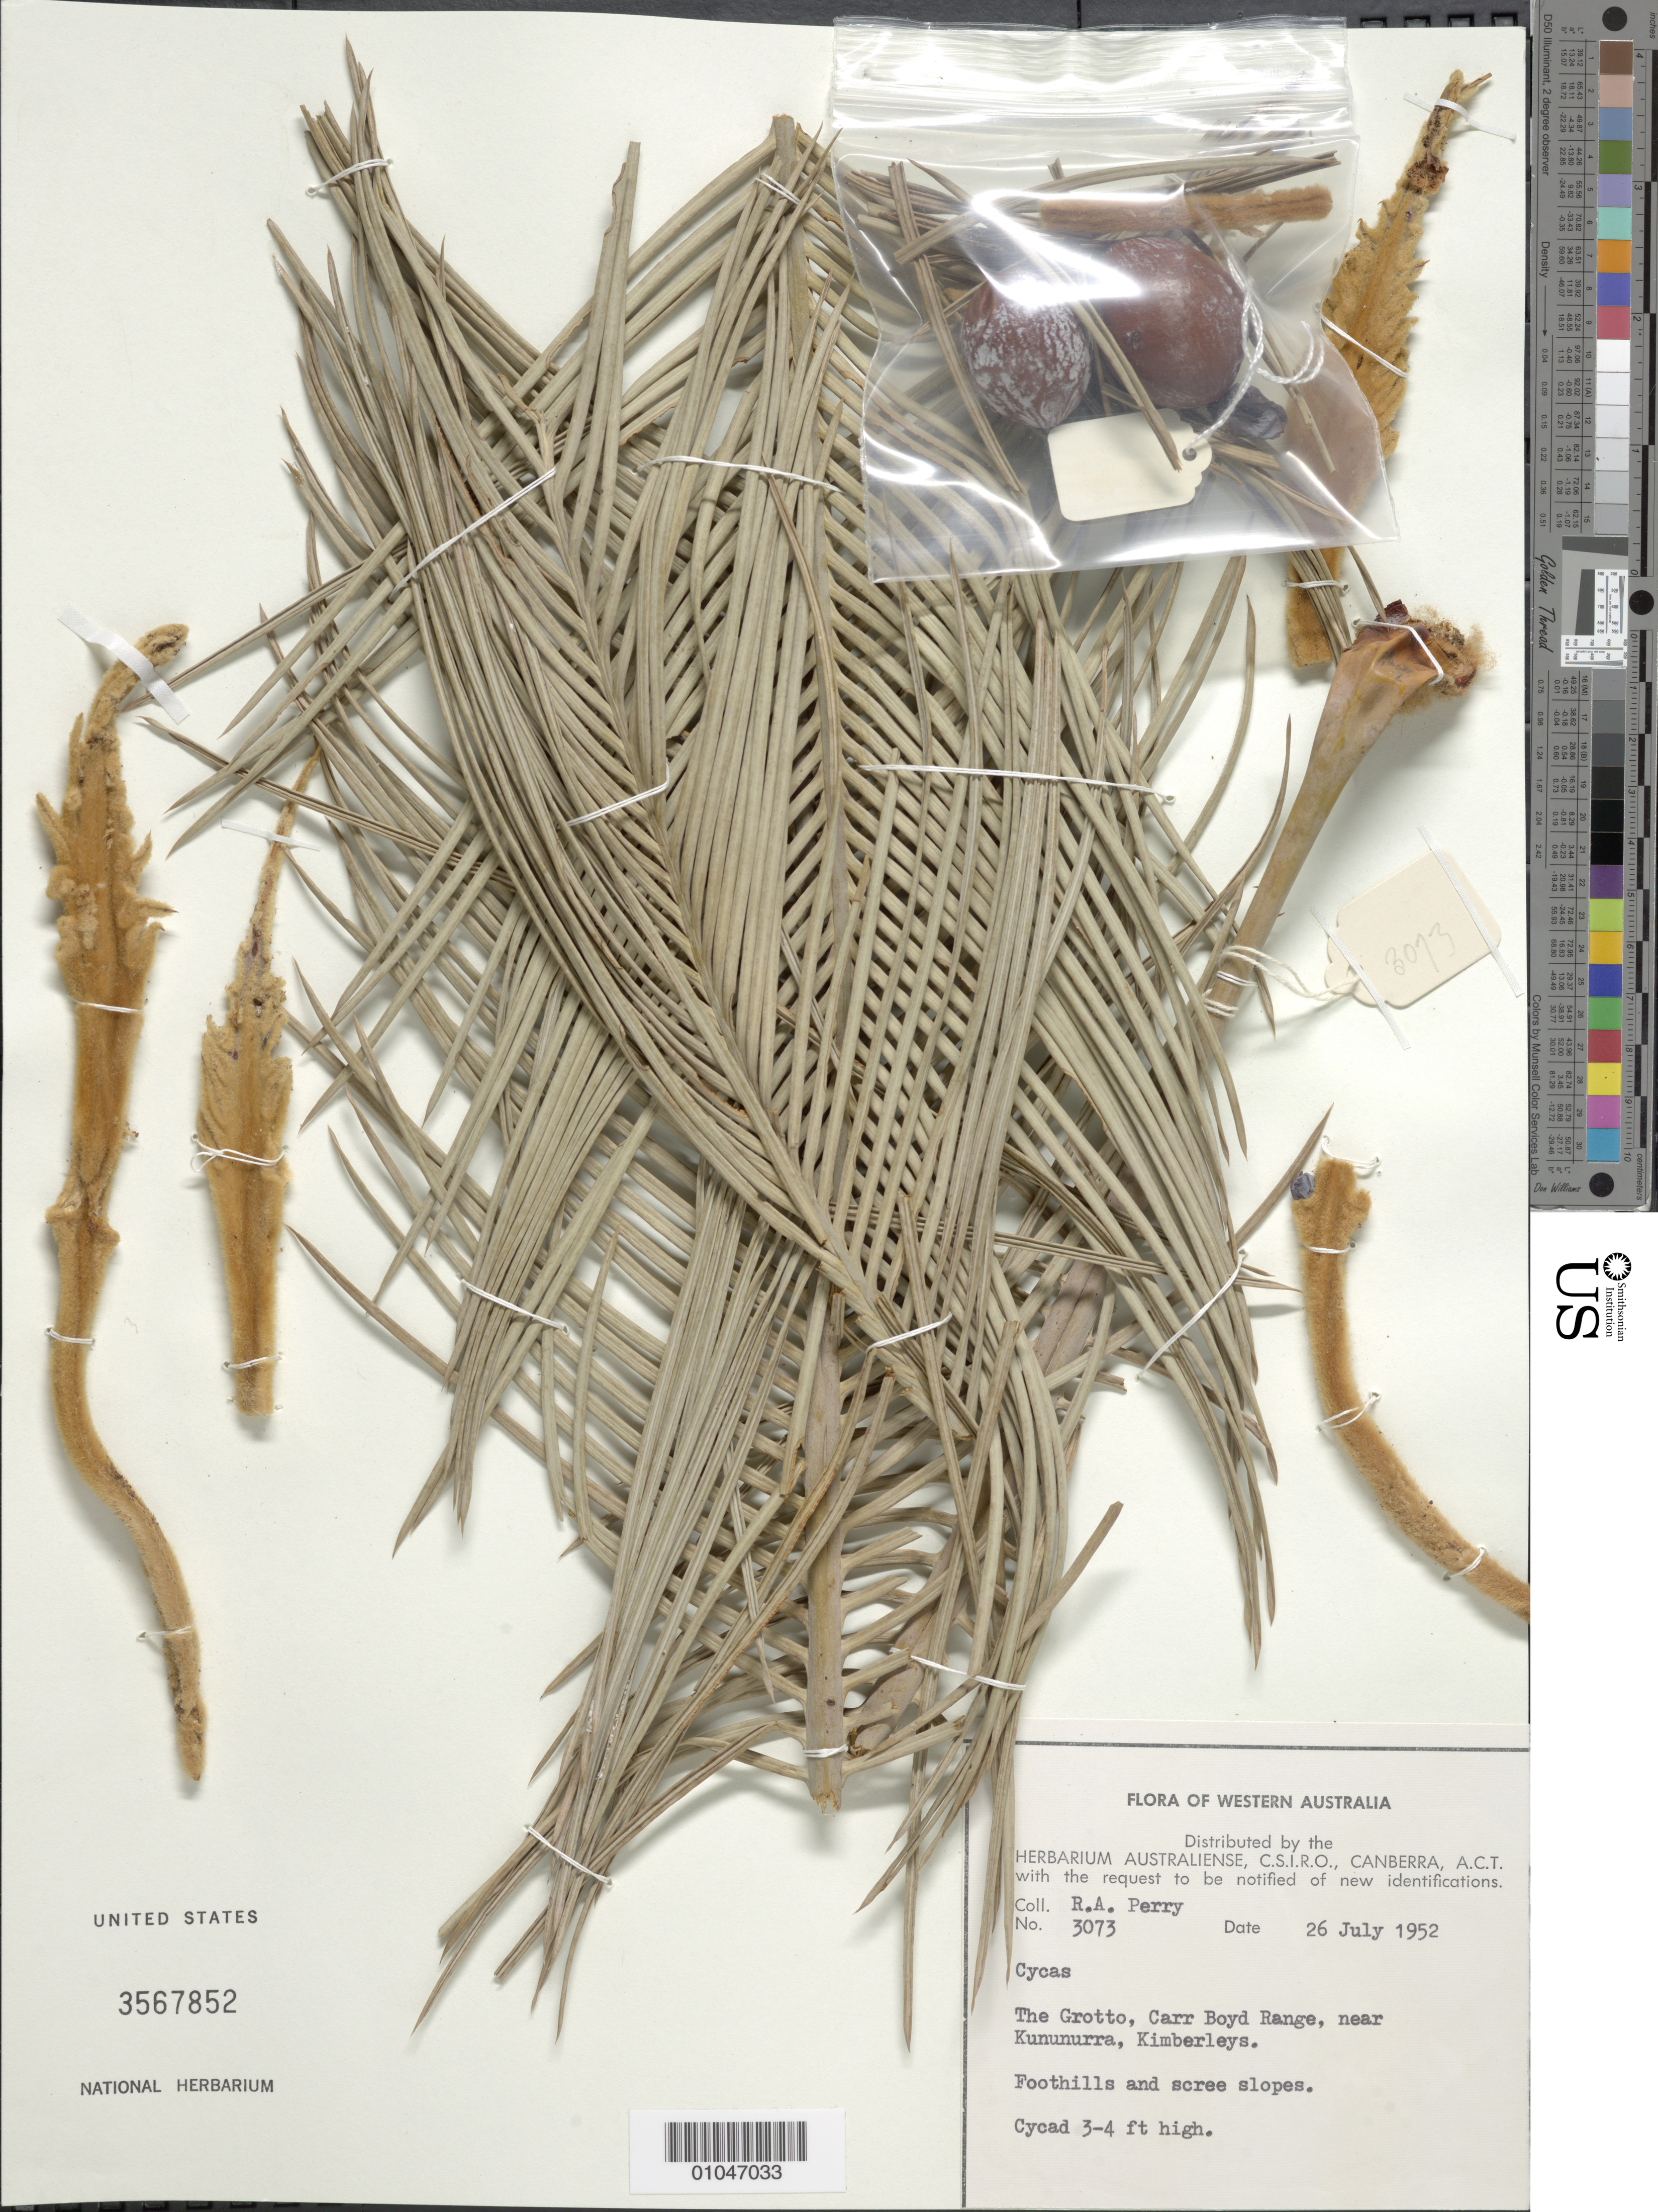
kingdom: Plantae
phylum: Tracheophyta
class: Cycadopsida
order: Cycadales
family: Cycadaceae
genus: Cycas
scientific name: Cycas sp.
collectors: Perry, R. A.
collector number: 3073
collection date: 1952-07-26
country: Australia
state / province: Western Australia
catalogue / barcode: US 3567852